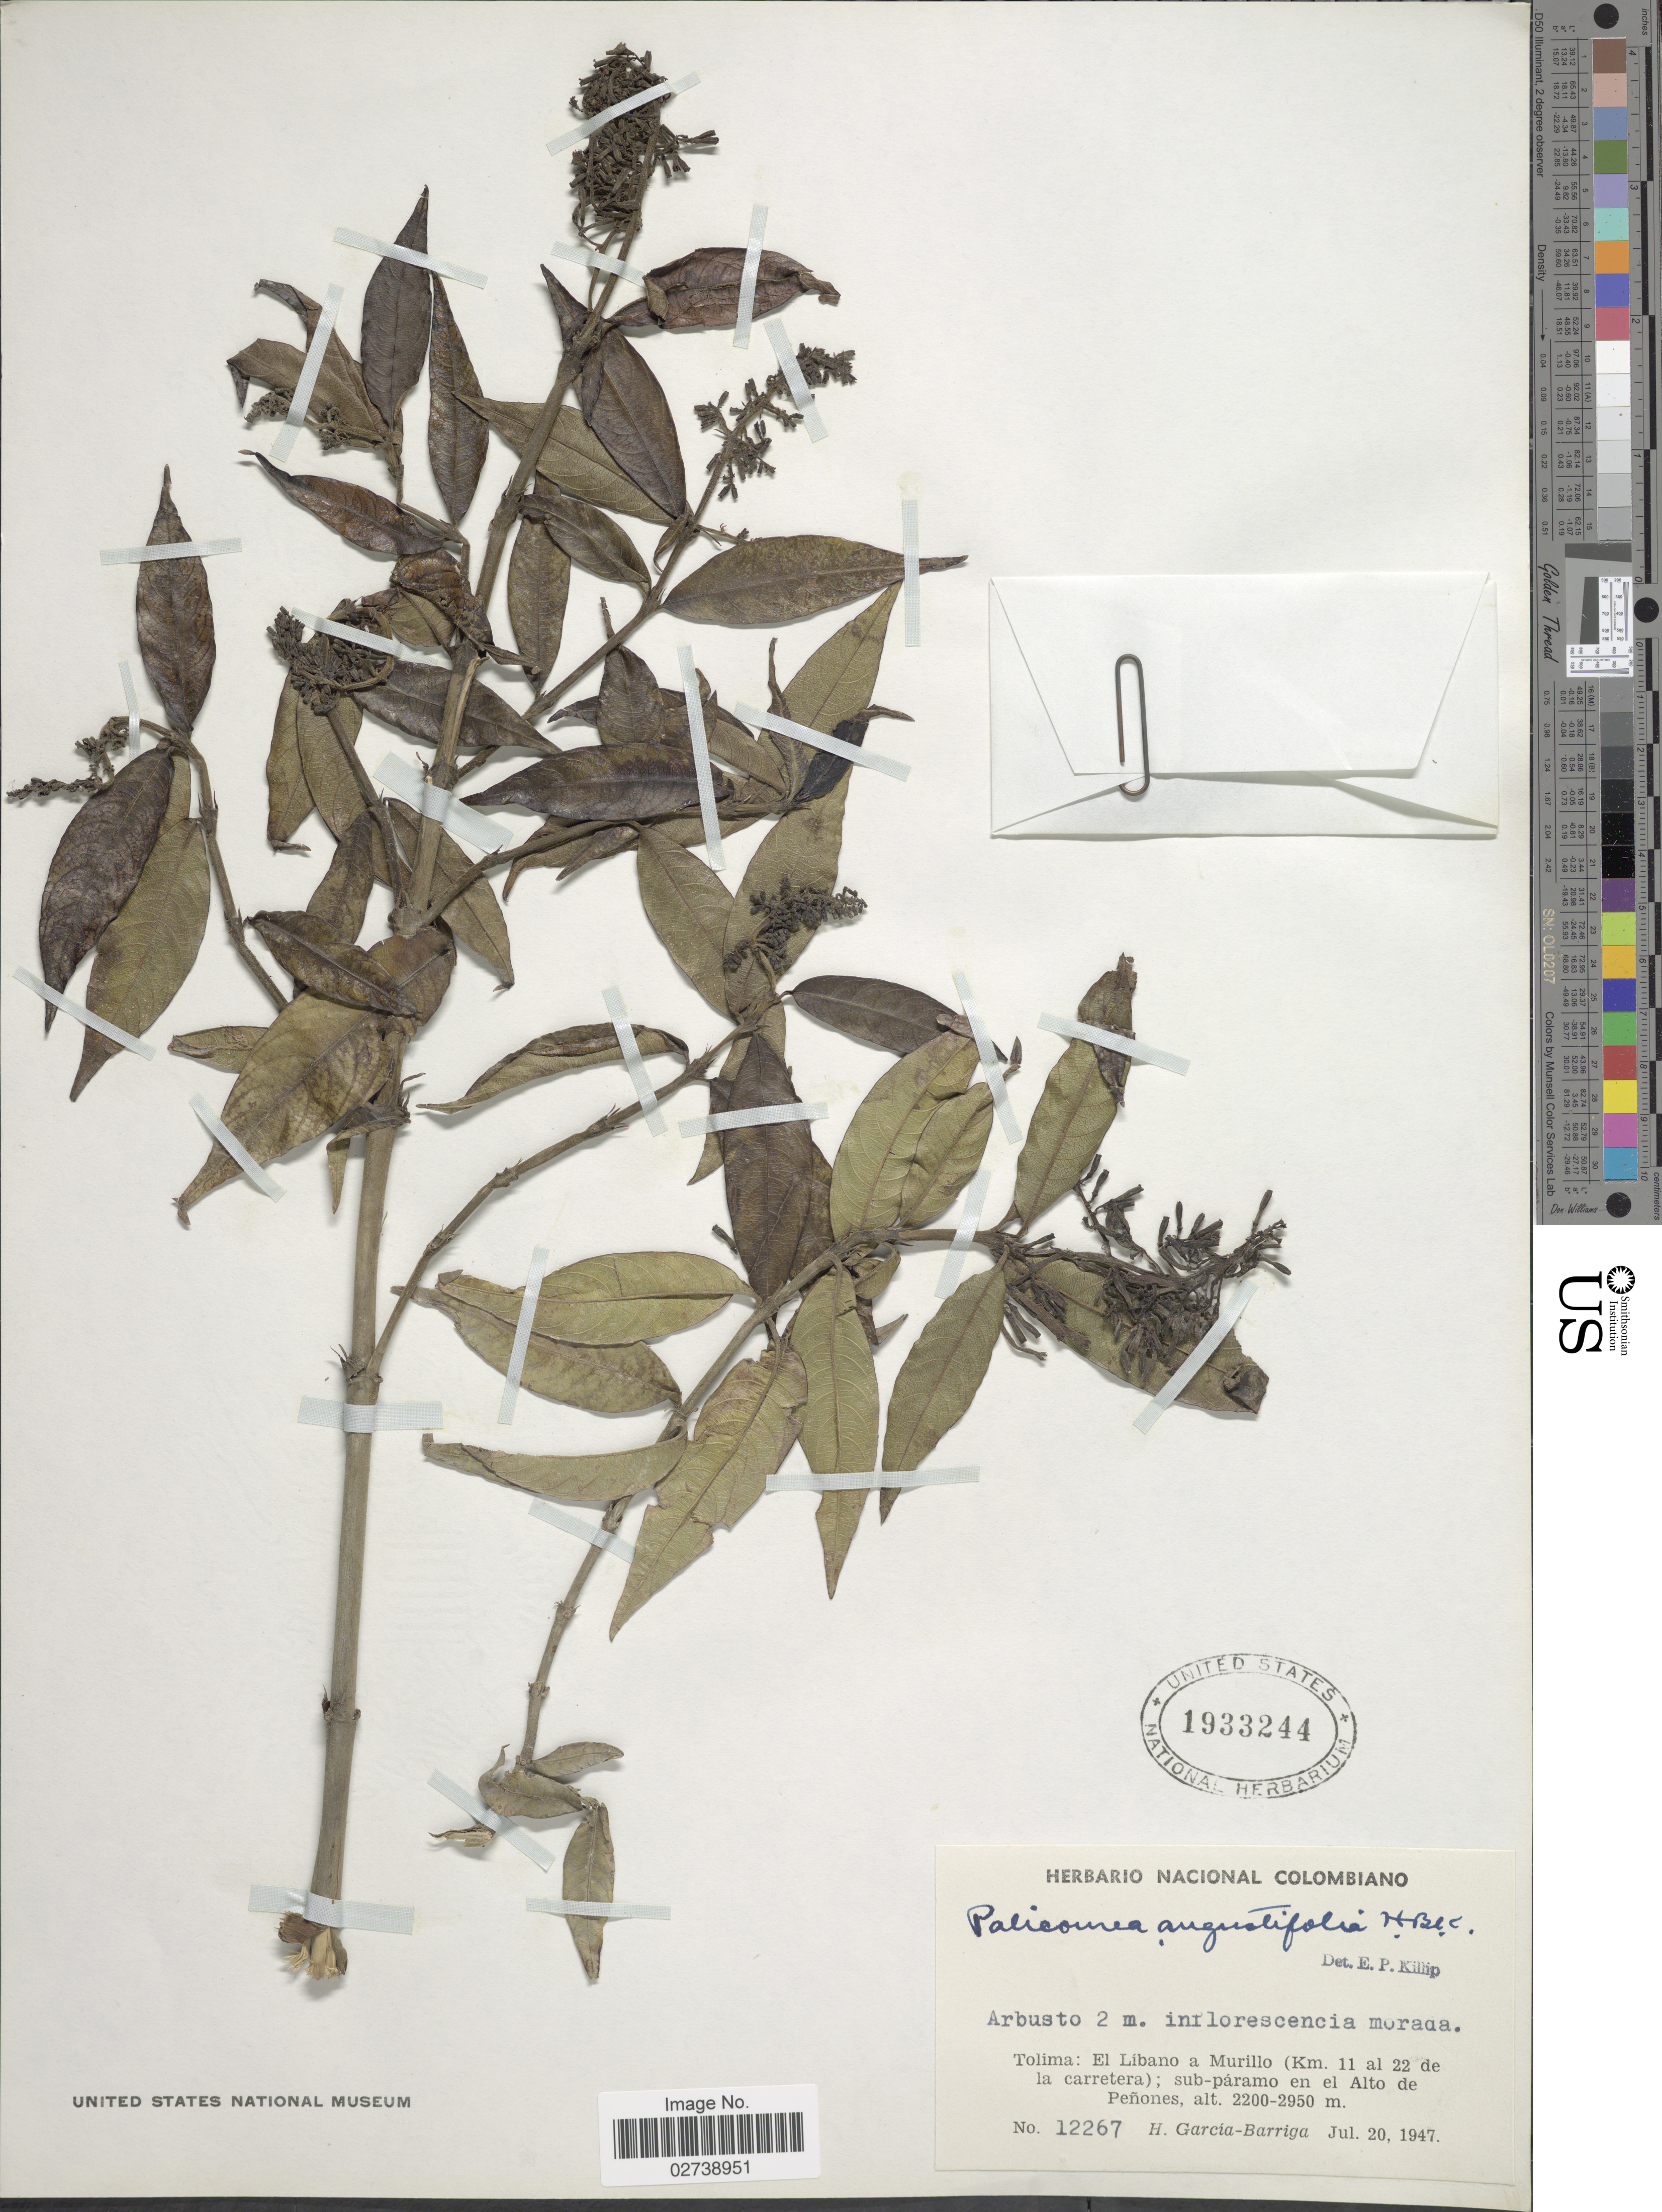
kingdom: Plantae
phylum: Tracheophyta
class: Magnoliopsida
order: Gentianales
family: Rubiaceae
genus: Palicourea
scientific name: Palicourea angustifolia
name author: Kunth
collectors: H. García Barriga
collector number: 12267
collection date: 1947-07-20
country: Colombia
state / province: Tolima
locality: Tolima: El Libano a Murillo (Km. 11 al 22 de la carretera); sub-paramo en el Alto de Penones.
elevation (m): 2200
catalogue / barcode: US 1933244